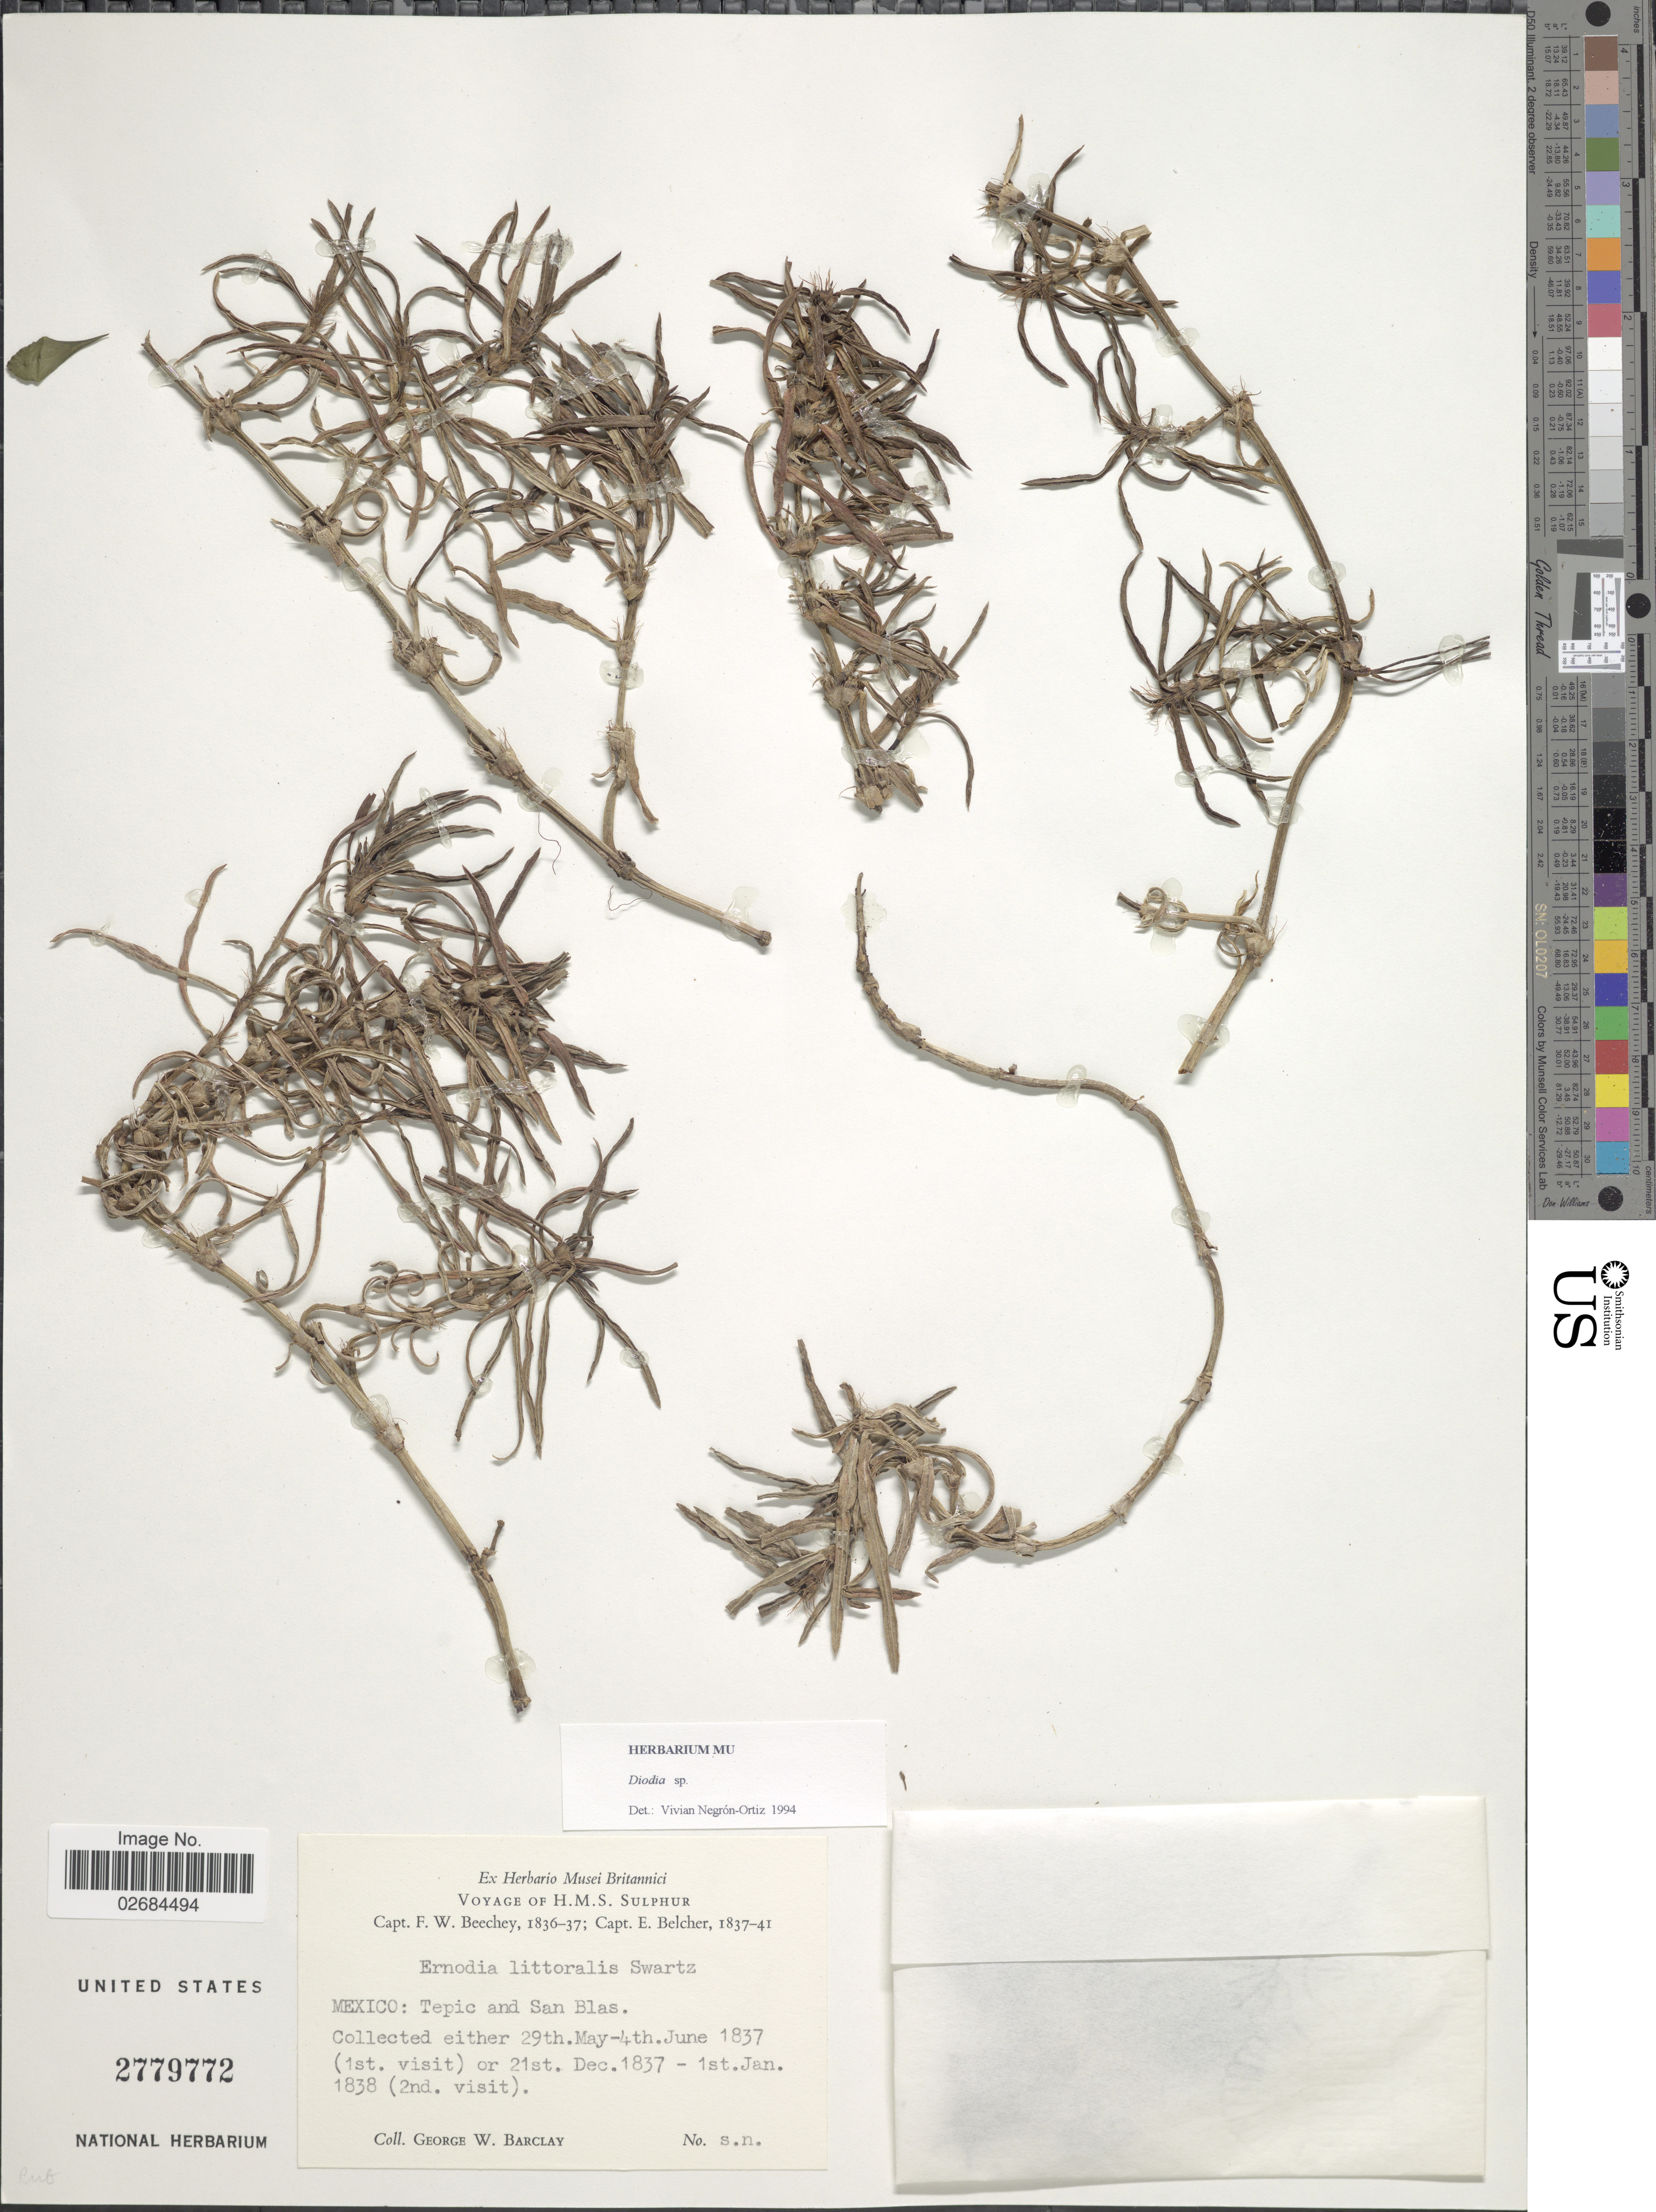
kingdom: Plantae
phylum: Tracheophyta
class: Magnoliopsida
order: Gentianales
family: Rubiaceae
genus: Diodia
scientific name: Diodia sp.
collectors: G. W. Barclay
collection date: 1837-05-29/1838-01-01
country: Mexico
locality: Tepic and San Blas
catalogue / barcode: US 2779772